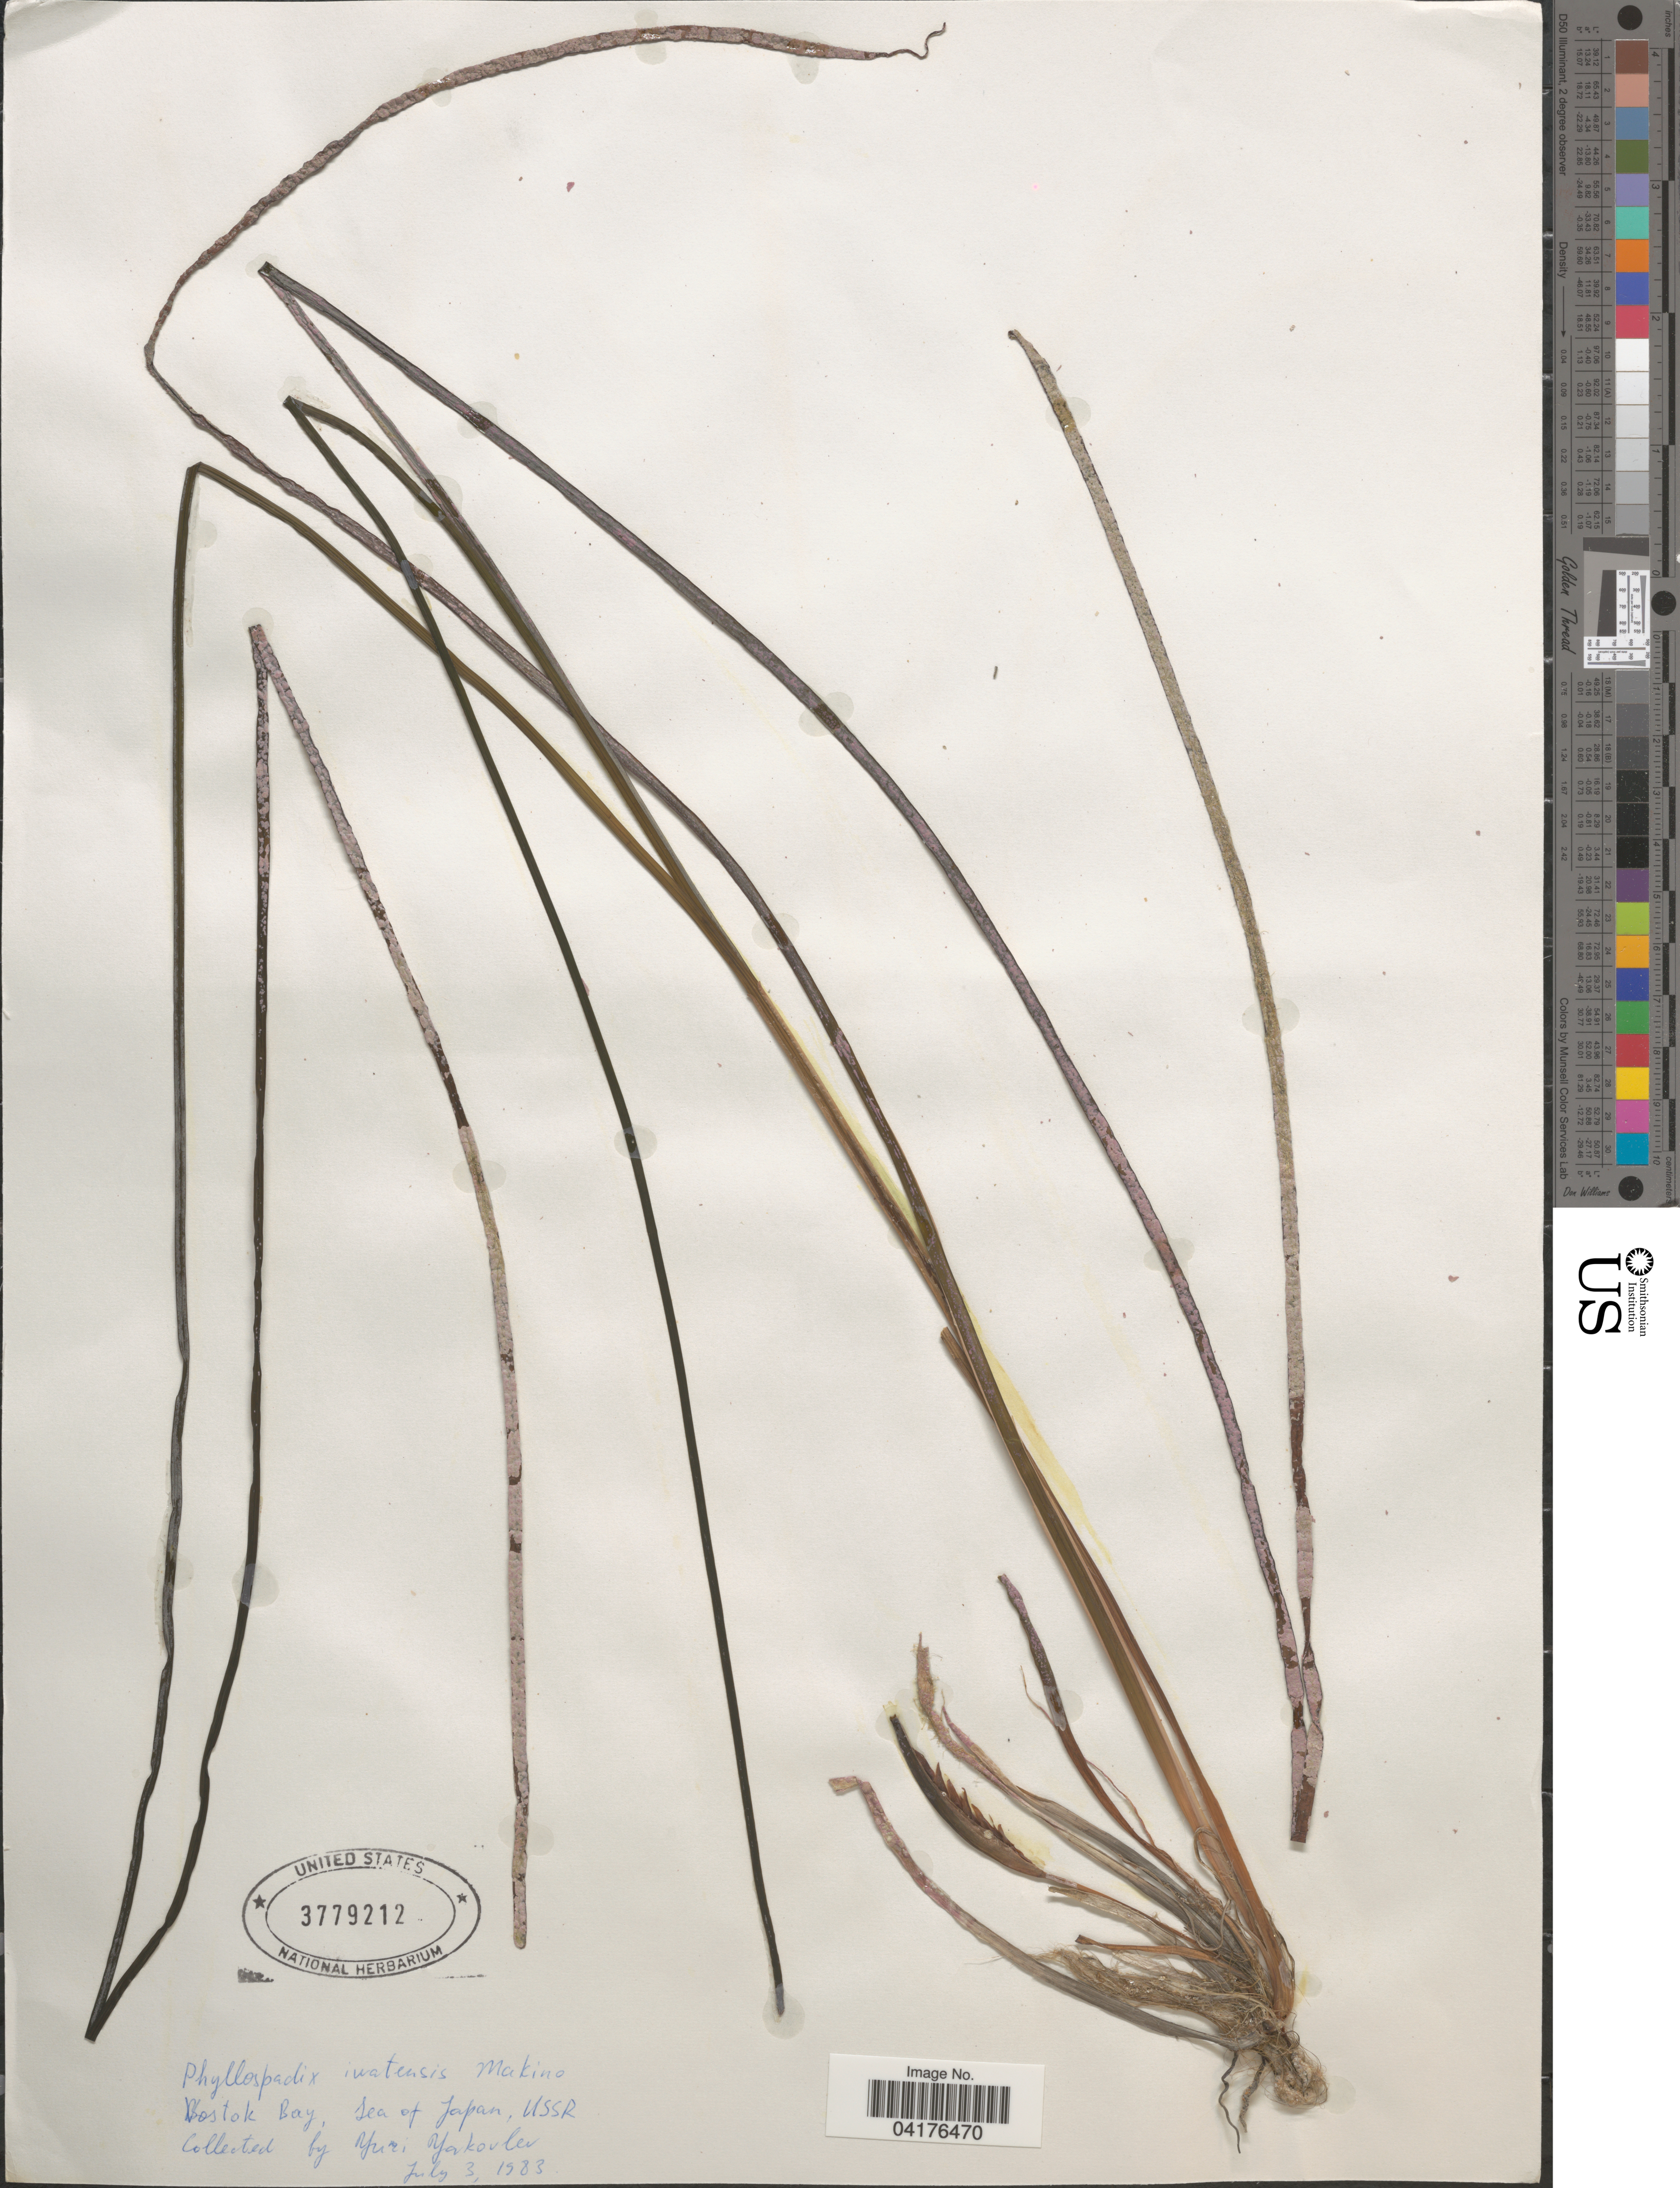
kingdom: Plantae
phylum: Tracheophyta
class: Liliopsida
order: Alismatales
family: Zosteraceae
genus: Phyllospadix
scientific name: Phyllospadix iwatensis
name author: Makino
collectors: Y. Yakovlev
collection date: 1983-07-03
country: Russian Federation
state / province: Primorsky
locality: Vostok Bay, Sea of Japan - USSR.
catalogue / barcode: US 3779212